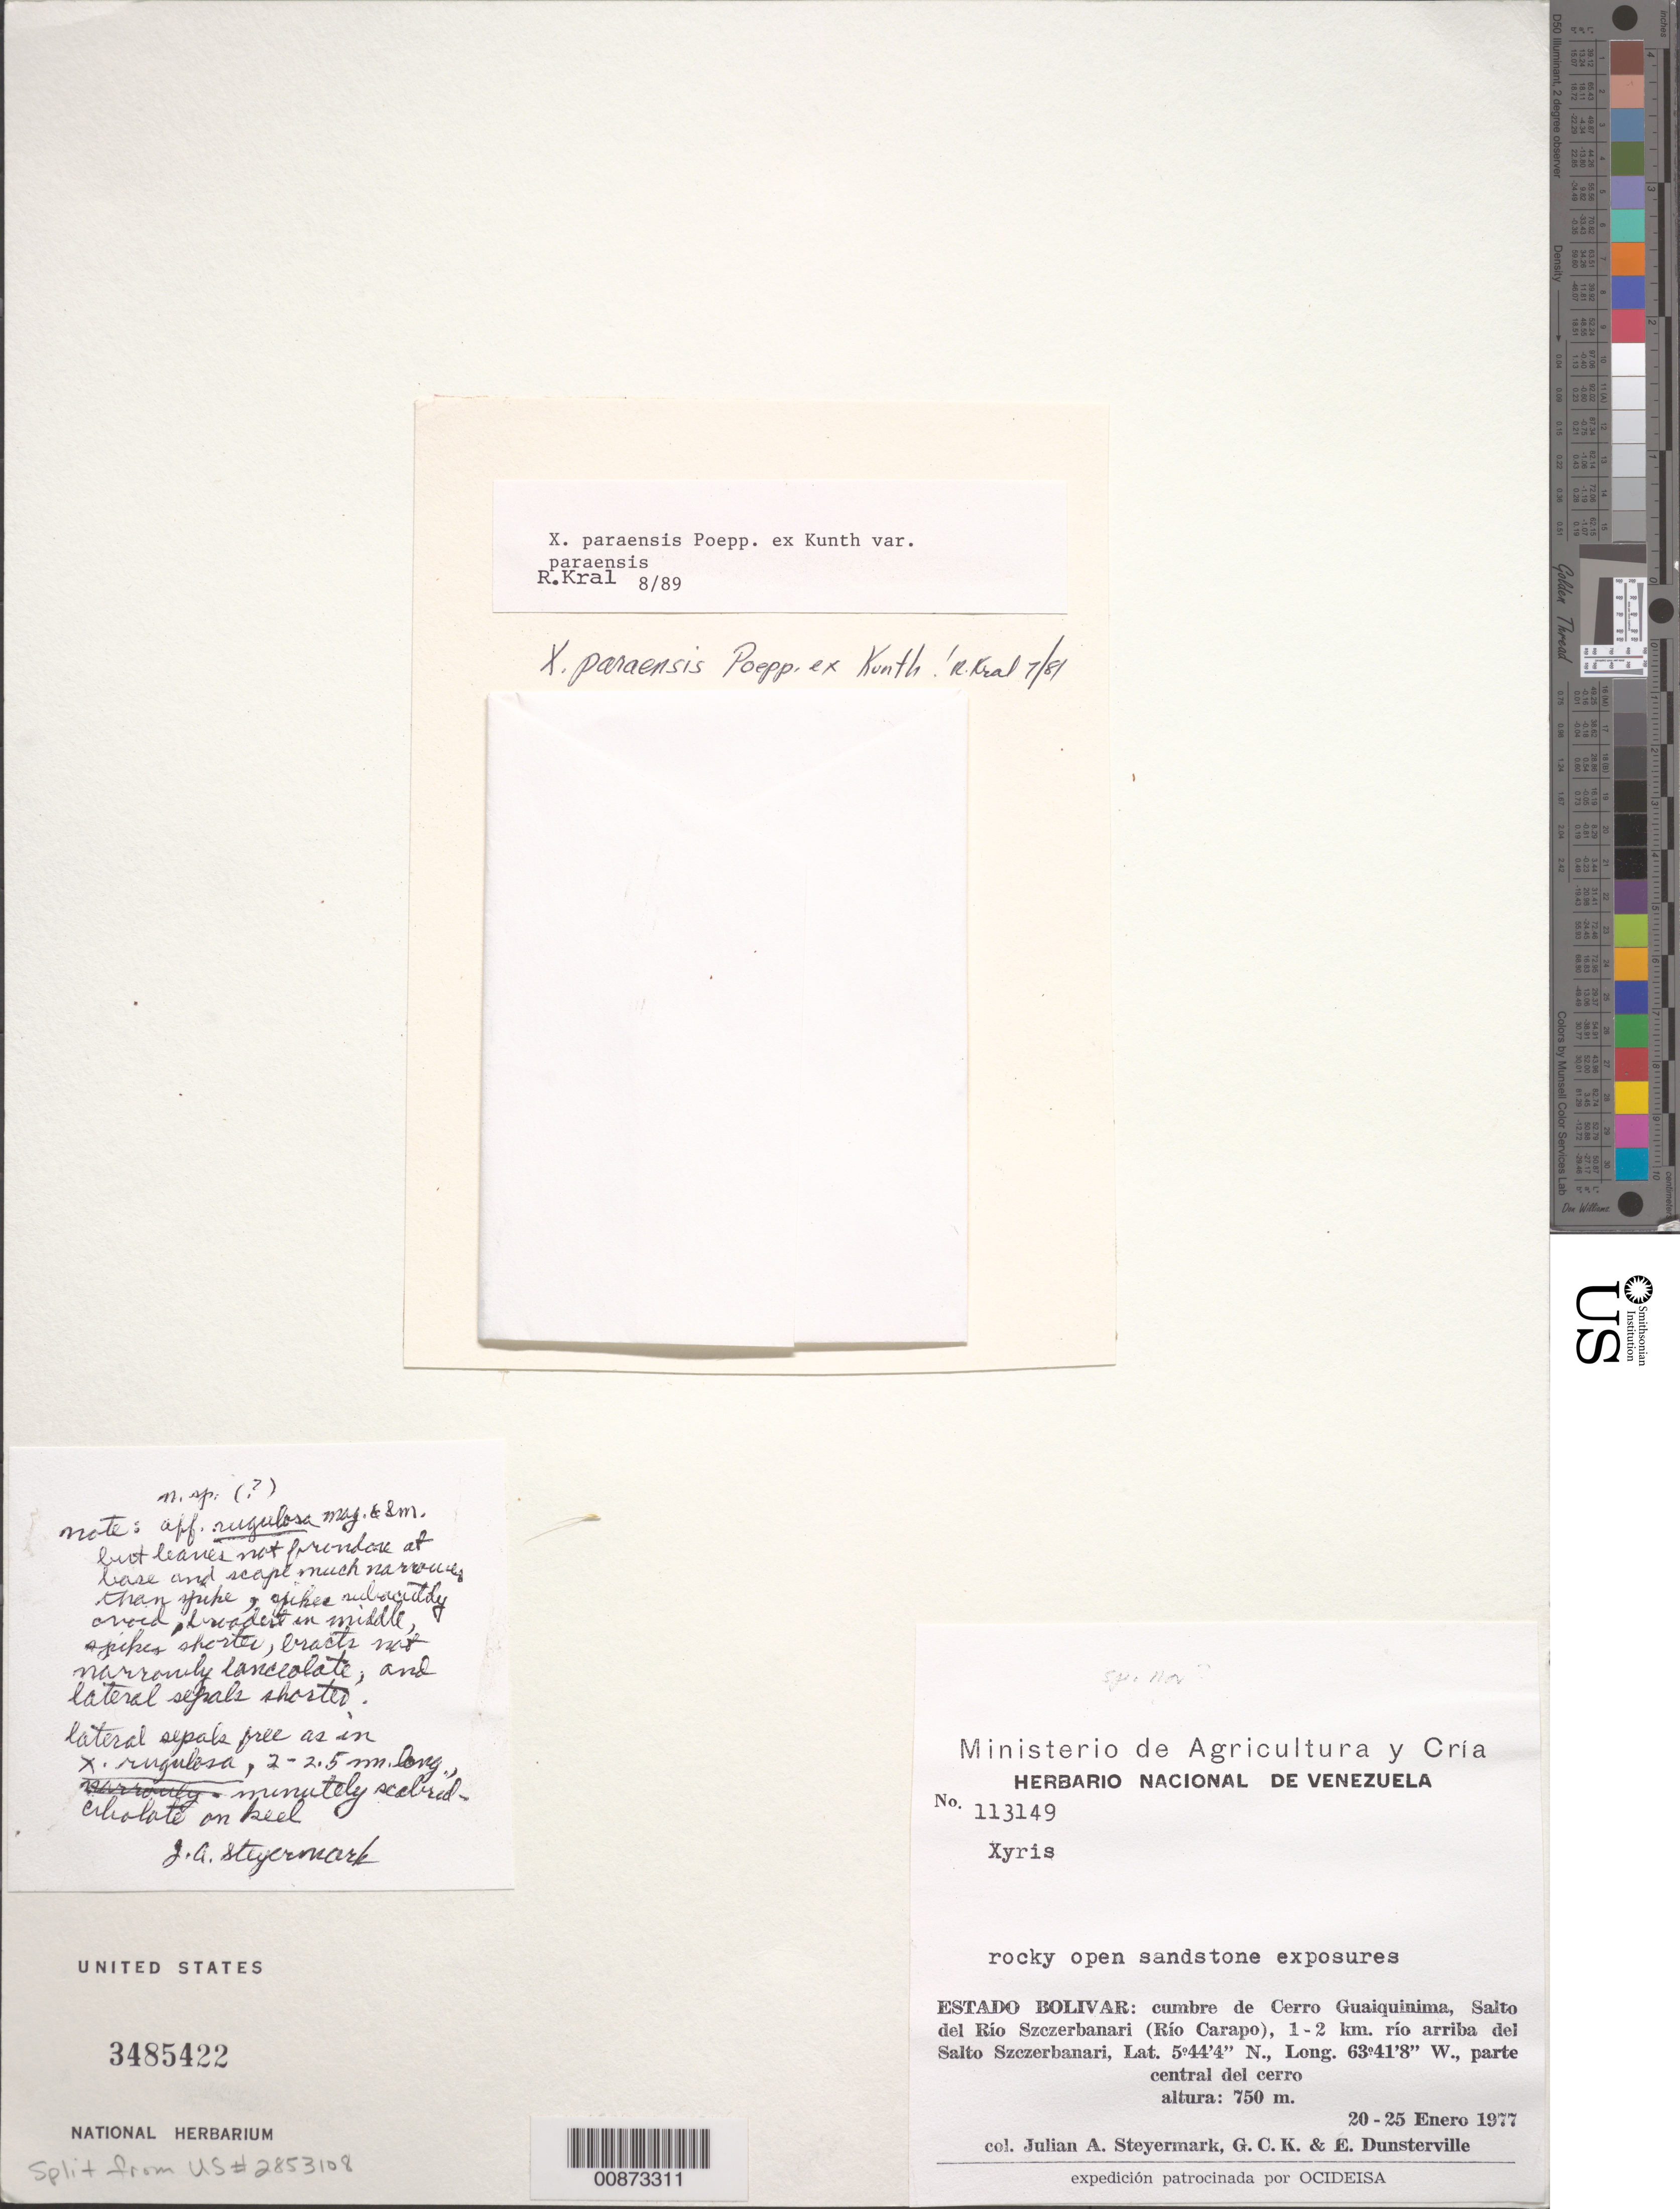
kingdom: Plantae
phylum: Tracheophyta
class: Liliopsida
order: Poales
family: Xyridaceae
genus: Xyris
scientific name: Xyris trisperma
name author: Kral & L.B. Sm.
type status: Possible Isotype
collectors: J. Steyermark, G. C. K. Dunsterville & E. Dunsterville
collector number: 113149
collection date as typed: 20-Jan-77 to 25-Jan-77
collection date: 1977-01-20/1977-01-25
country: Venezuela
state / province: Bolívar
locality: Cerro Guaiquinima, summit, salto del Río Szczerbanari (Río Carapo), 1-2 km río arriba del Salto Szczerbanari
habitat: Rocky open sandstone exposures.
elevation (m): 750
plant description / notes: Mixed collection-split from sheet US#2853108; Specimen not found, March 2013; probably out on loan (and not previously recorded as a type).; Collection number of type (and isotype cited at US) but possibly not a type of Xyris trisperma? Split from USNH 2853108 and annotated as X. paraensis.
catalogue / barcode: US 3485422